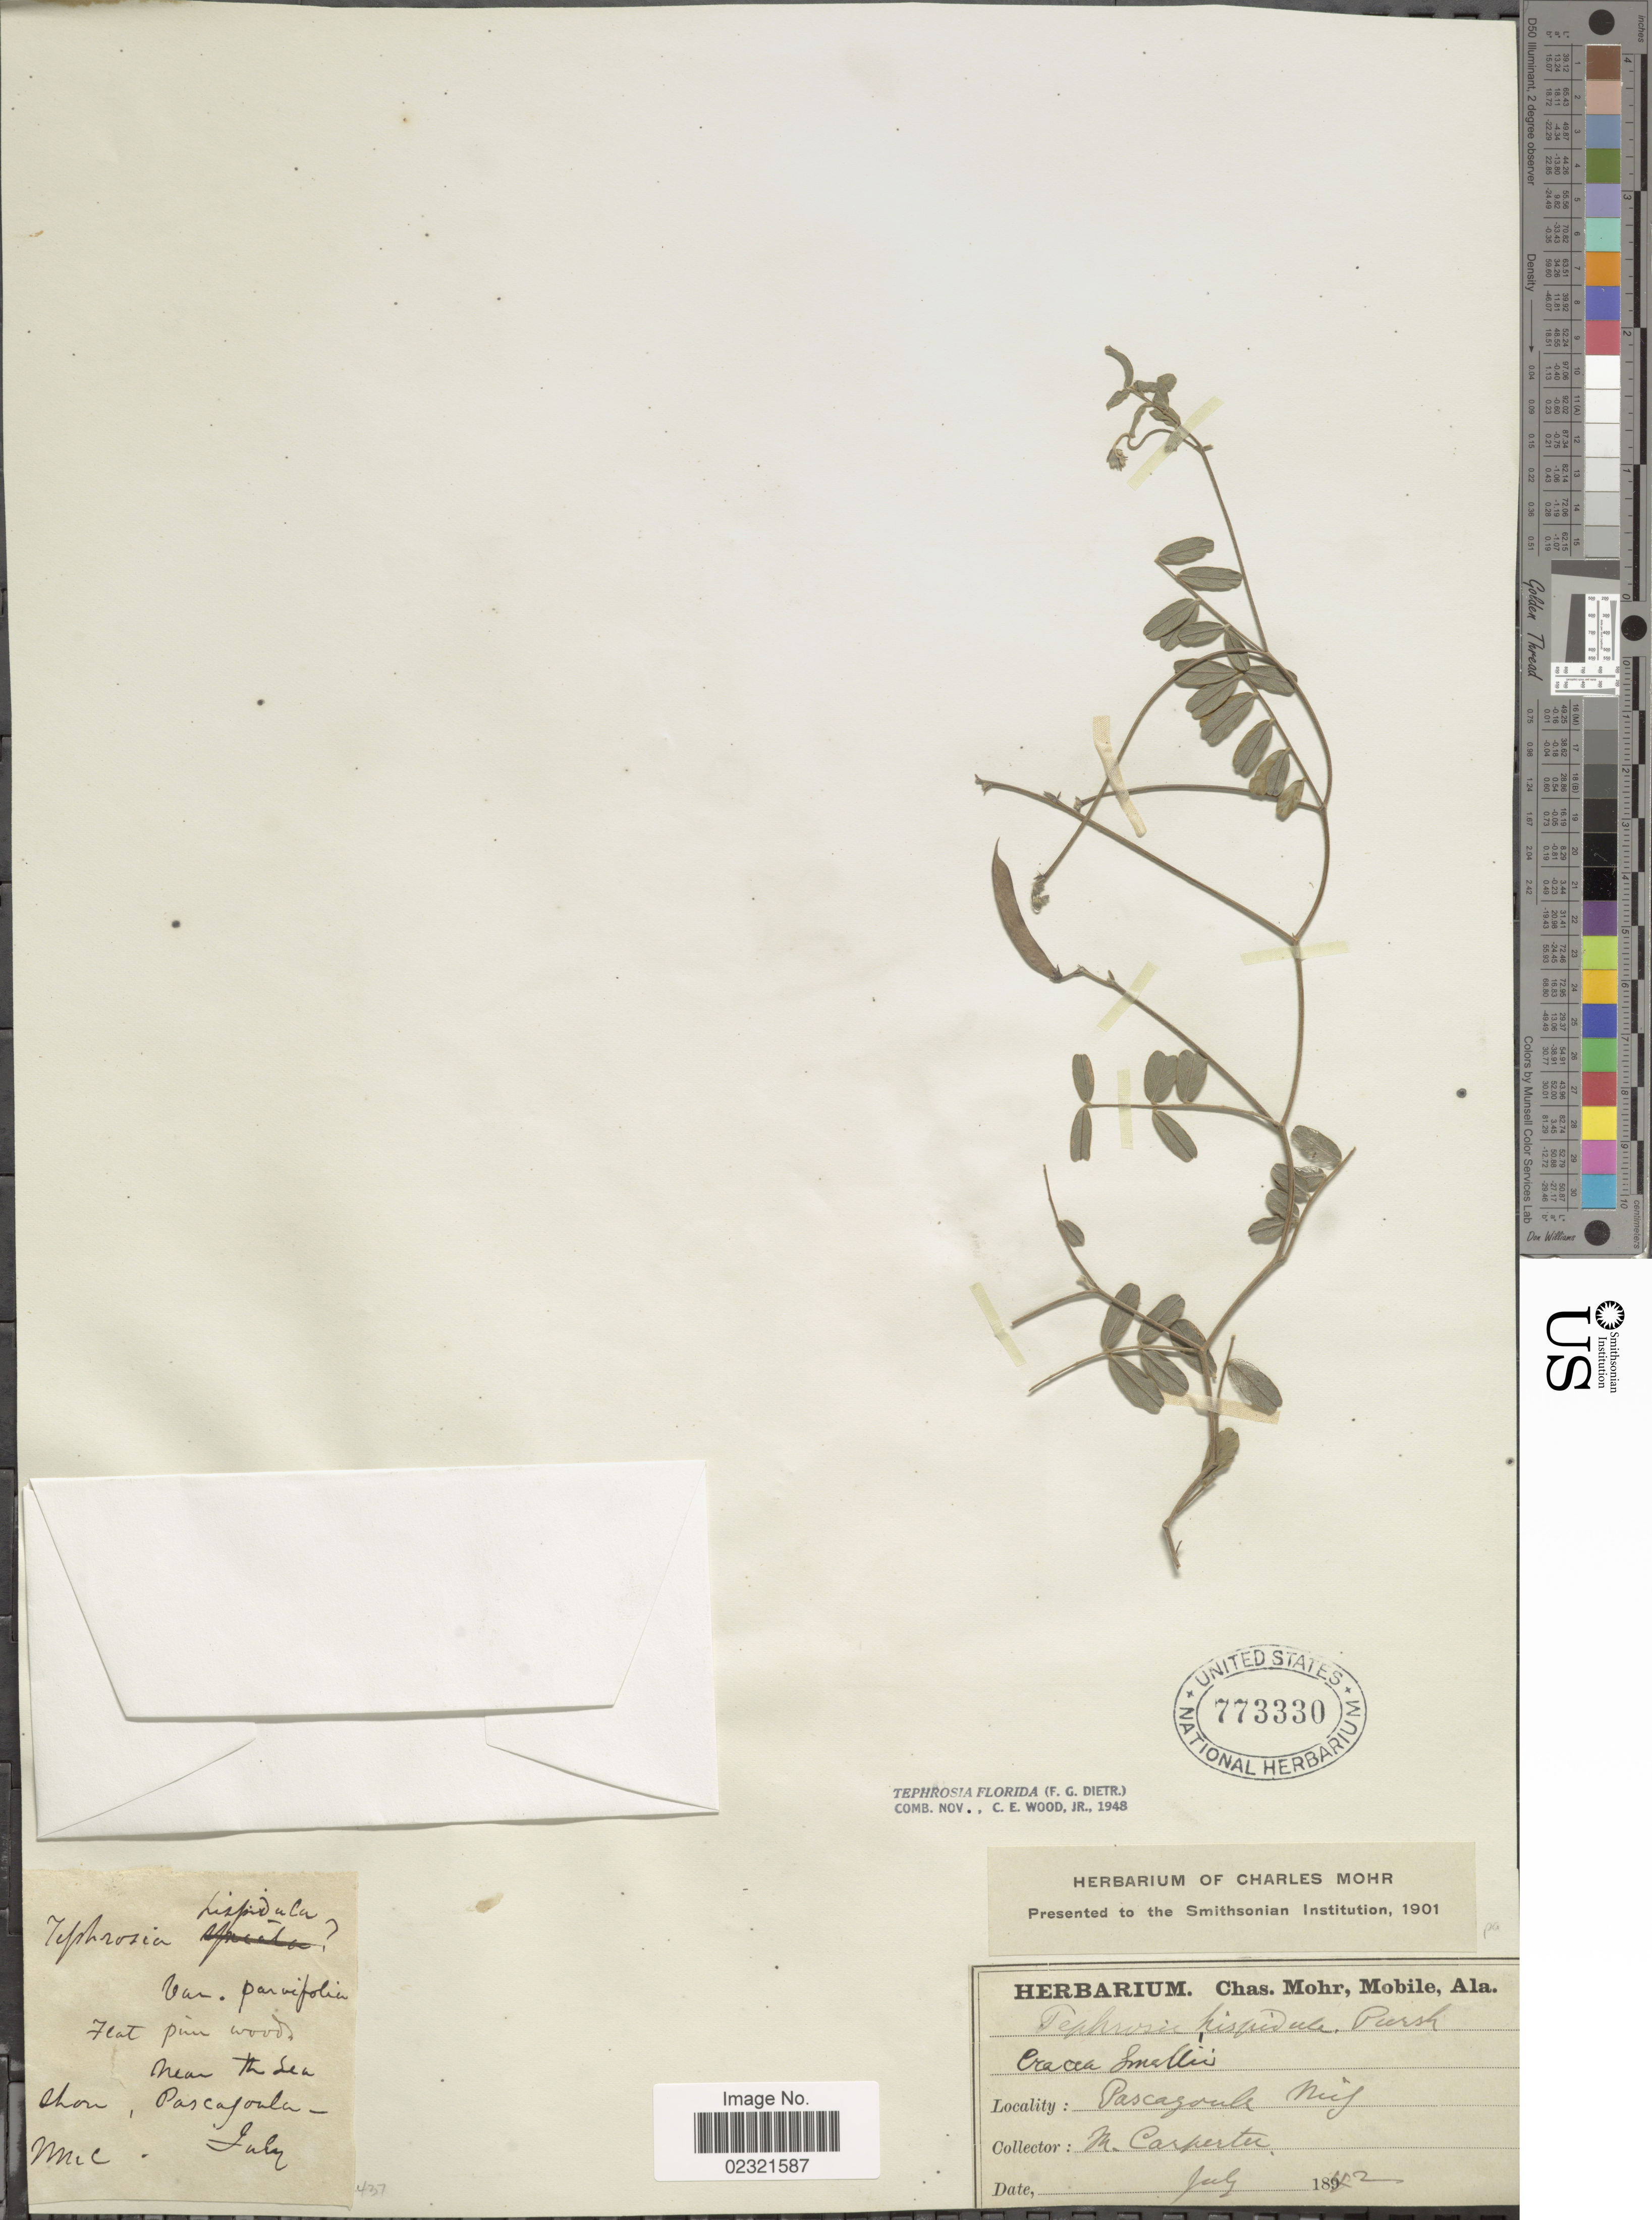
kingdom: Plantae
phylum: Tracheophyta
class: Magnoliopsida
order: Fabales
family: Fabaceae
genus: Tephrosia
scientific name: Tephrosia florida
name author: (Dietr.) C.E. Wood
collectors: M. Carpenter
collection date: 1842-07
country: United States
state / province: Mississippi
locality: Near the sea. Pascagoula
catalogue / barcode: US 773330